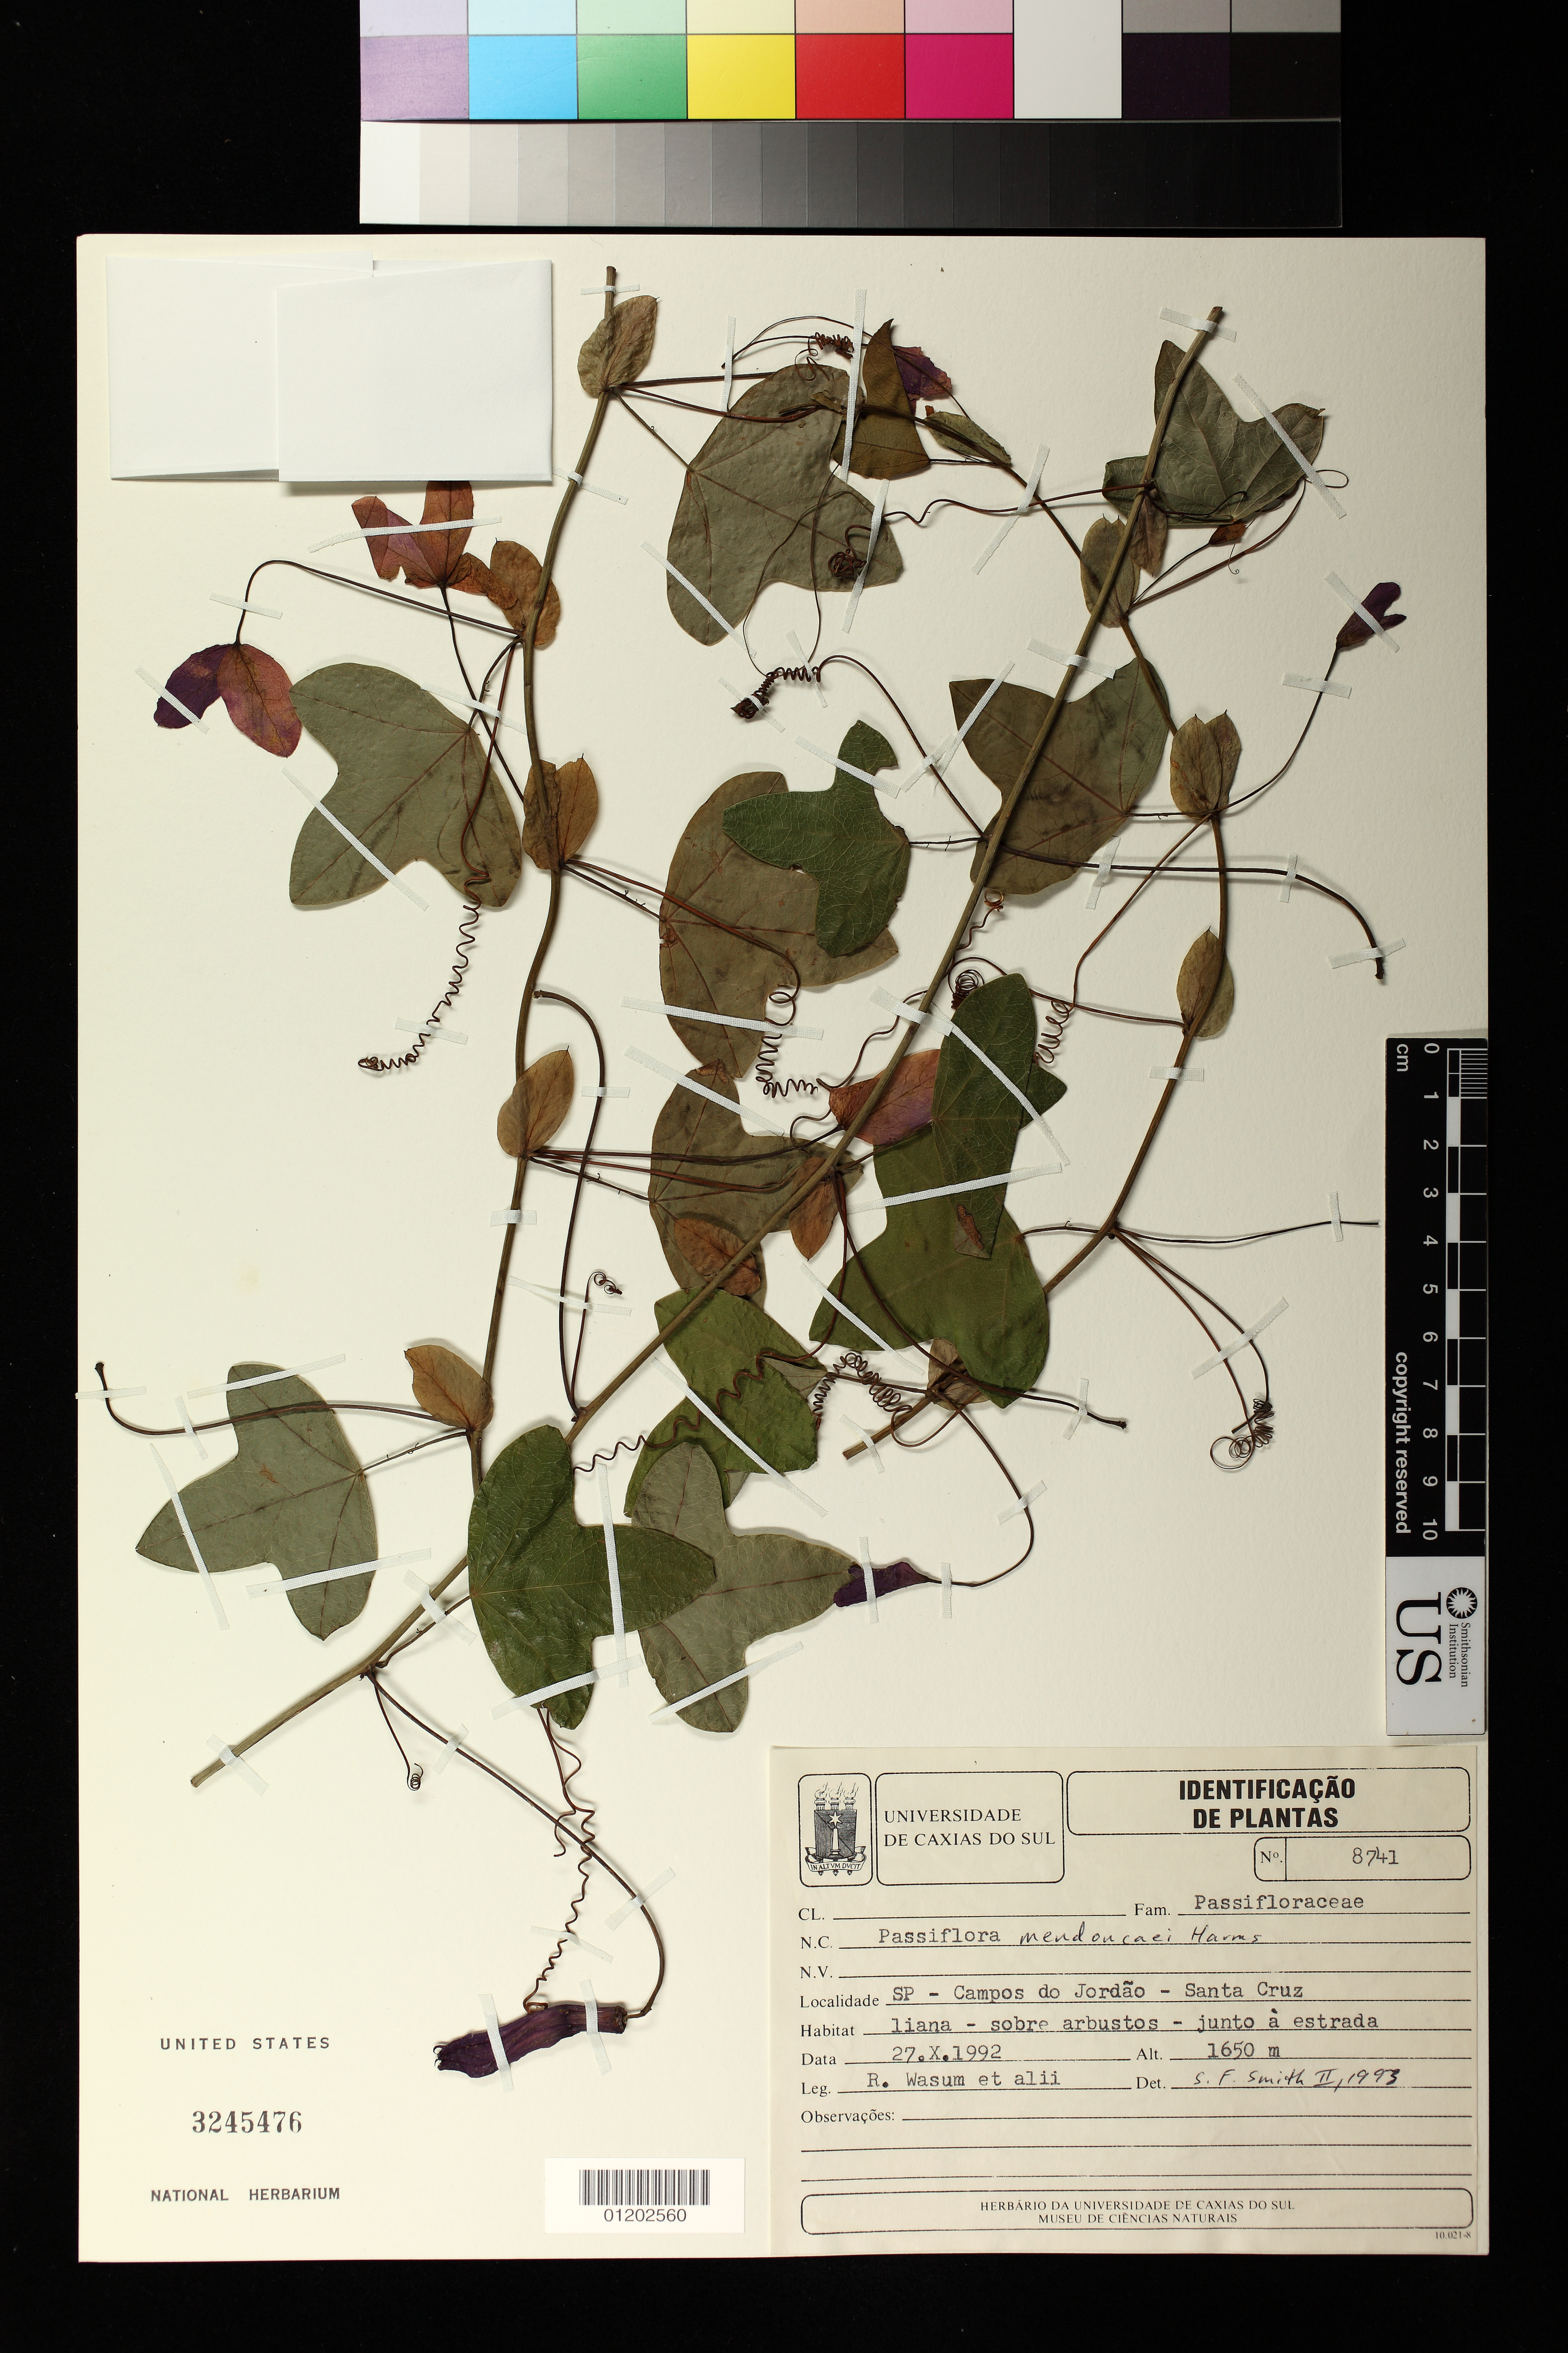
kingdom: Plantae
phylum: Tracheophyta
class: Magnoliopsida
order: Malpighiales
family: Passifloraceae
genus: Passiflora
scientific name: Passiflora mendoncaei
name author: Harms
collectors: R. A. Wasum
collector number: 8741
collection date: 1992-10-27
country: Brazil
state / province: São Paulo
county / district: Campos do Jordão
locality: SP- Campos do Jordao- Santa Cruz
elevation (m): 1650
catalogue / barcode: US 3245476